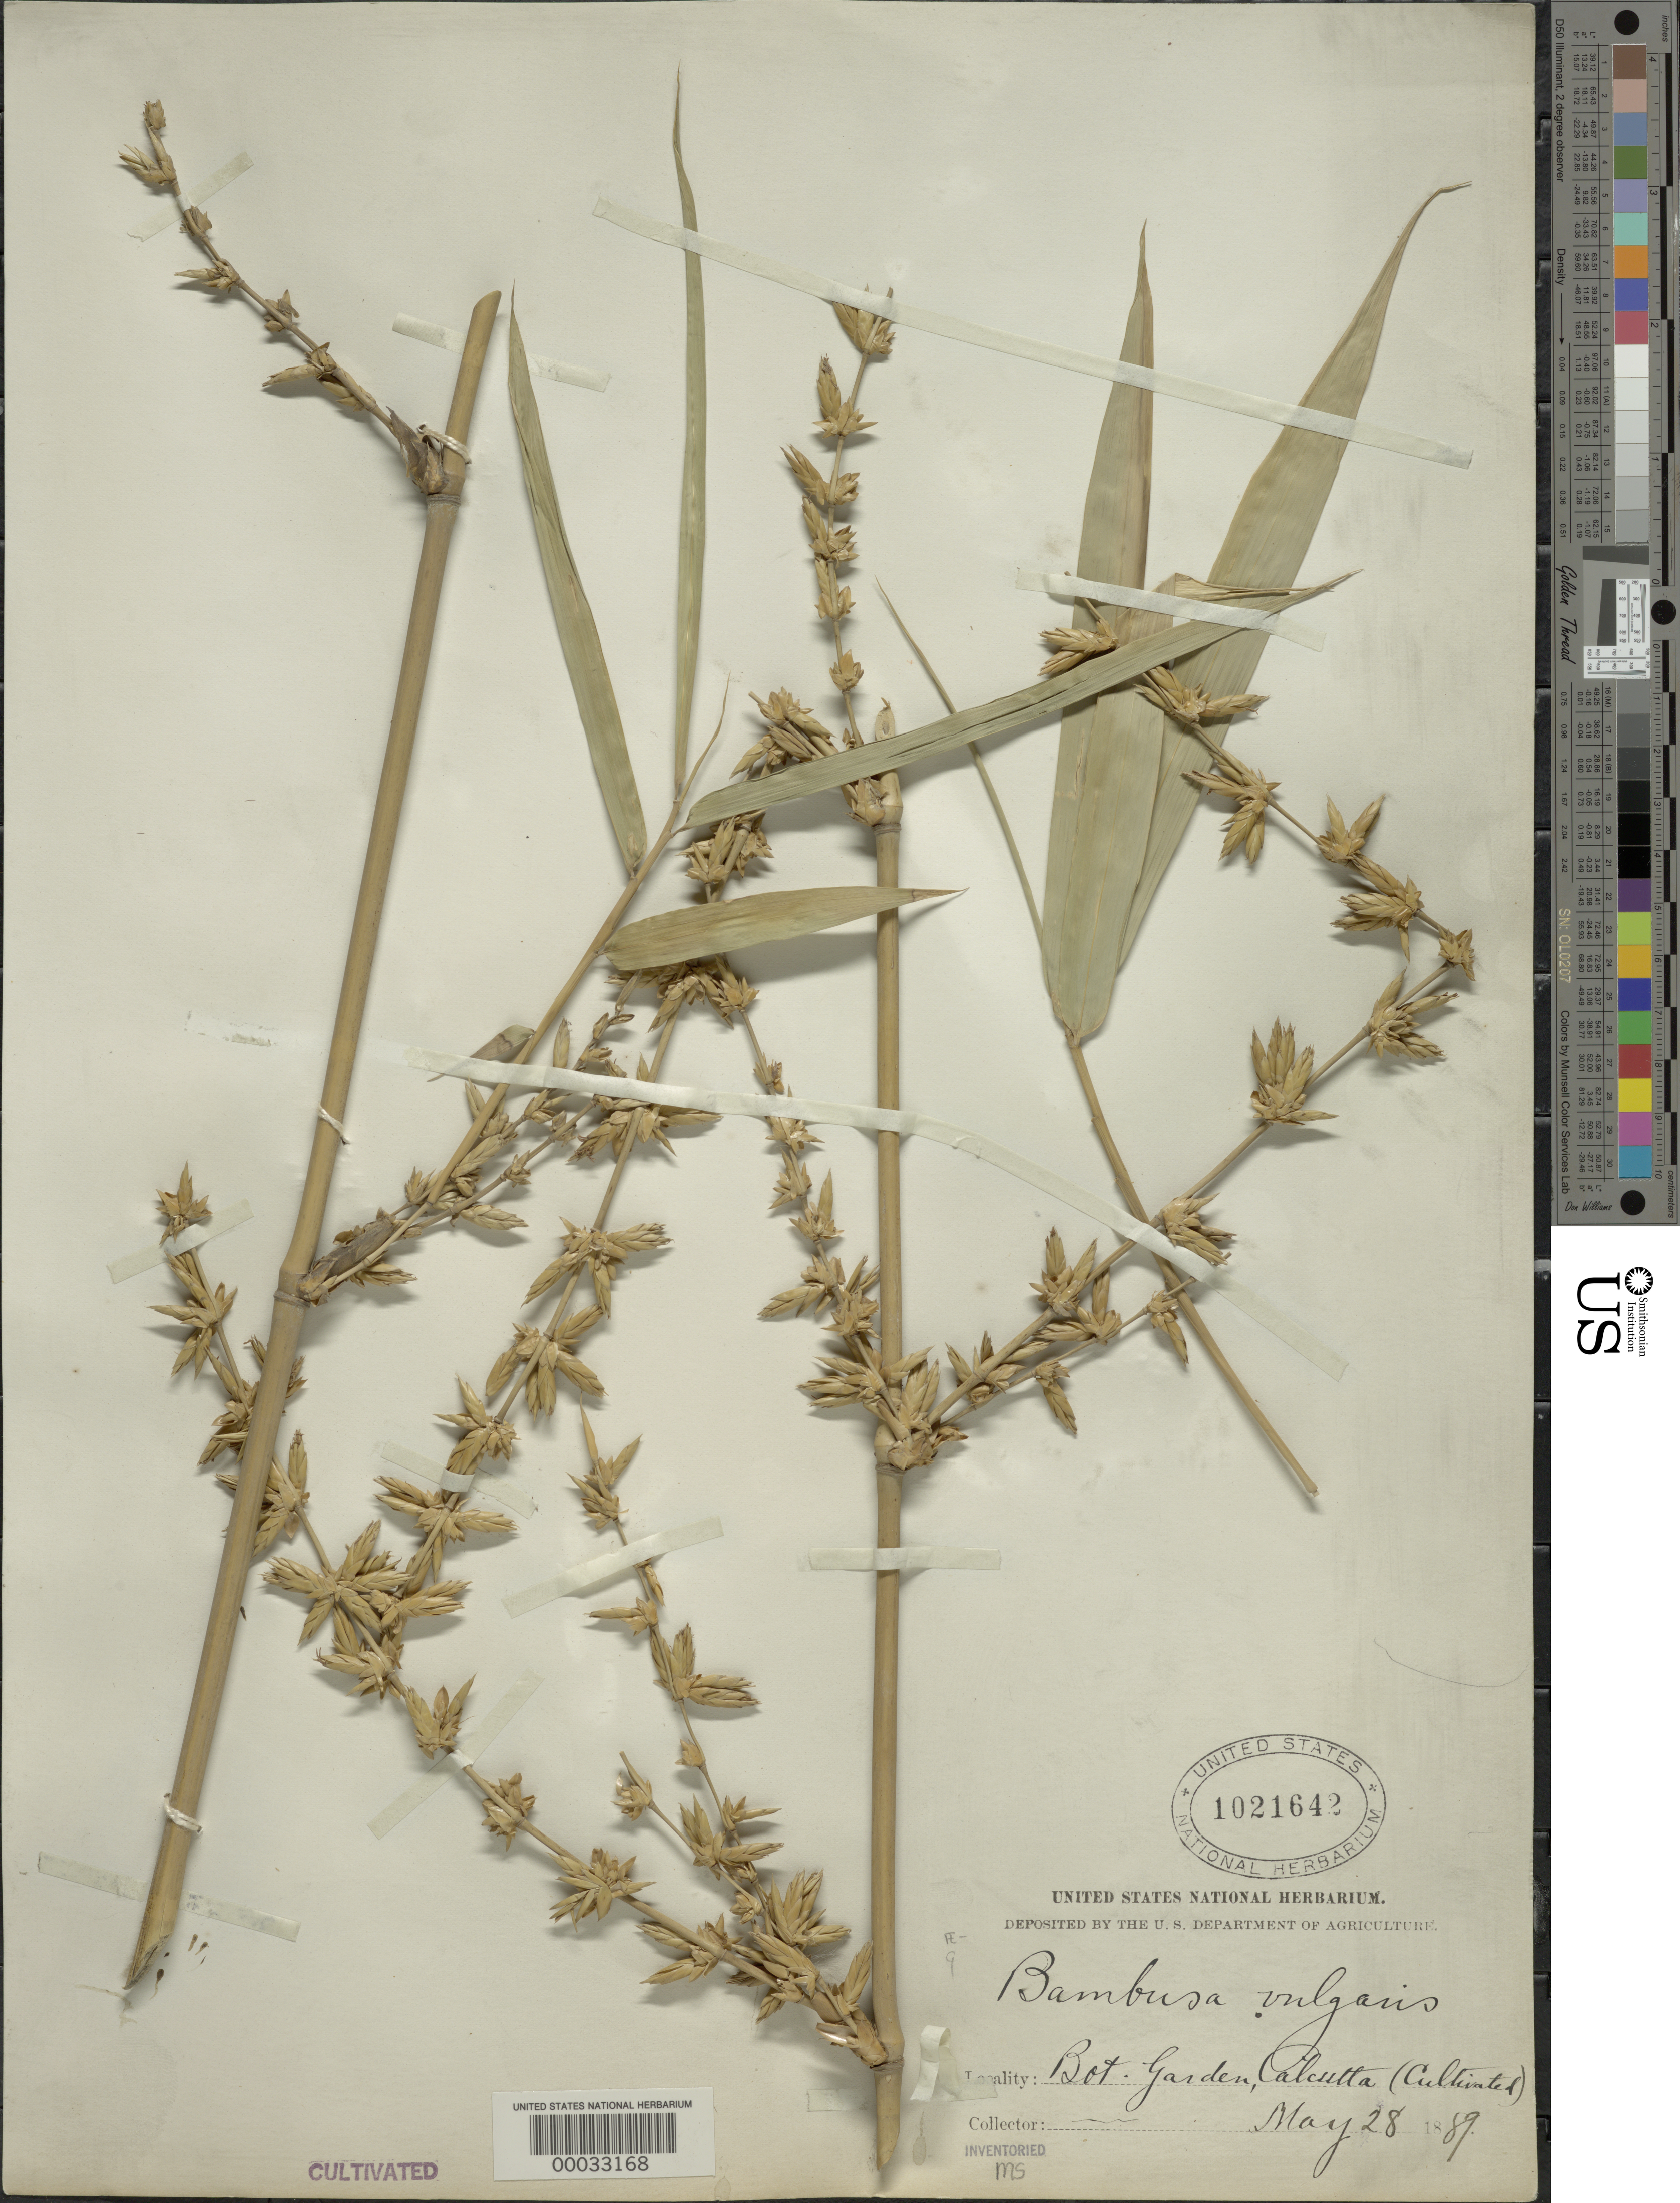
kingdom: Plantae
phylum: Tracheophyta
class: Liliopsida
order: Poales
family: Poaceae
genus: Bambusa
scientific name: Bambusa vulgaris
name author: Schrad. ex J.C. Wendl.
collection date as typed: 28 May 1889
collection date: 1889-05-28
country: India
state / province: West Bengal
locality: Calcutta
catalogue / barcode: US 1021642